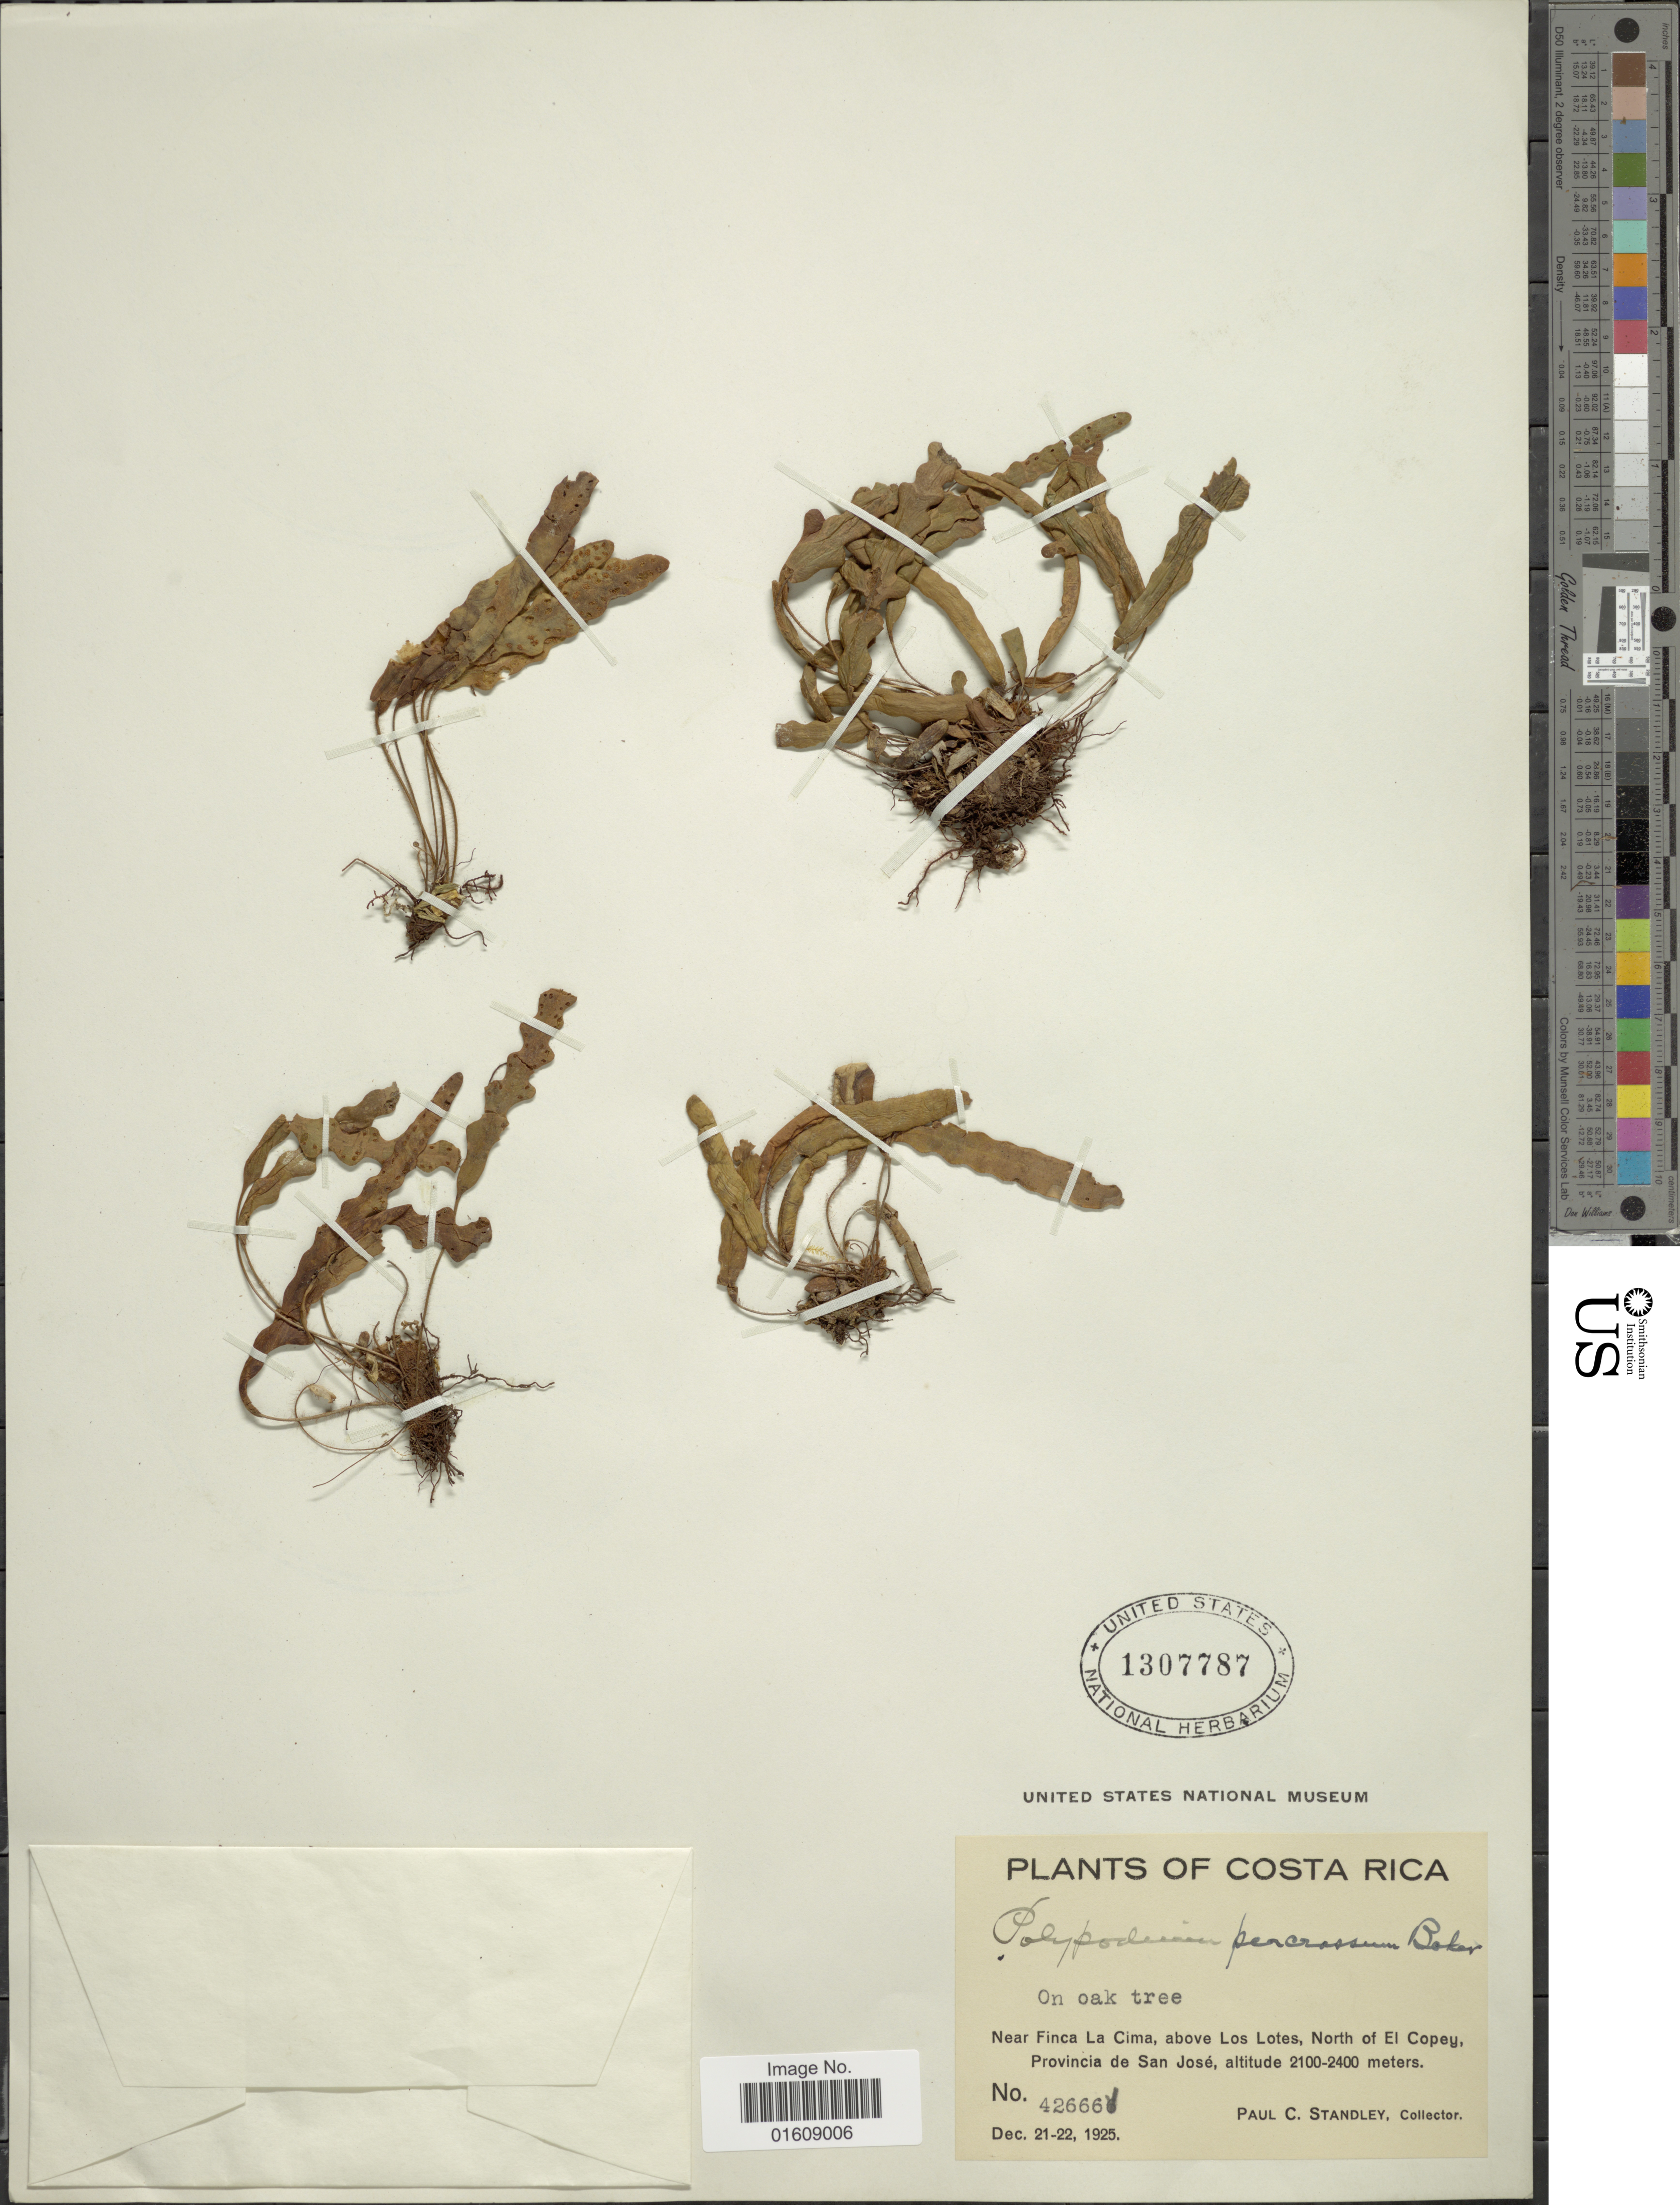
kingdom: Plantae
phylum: Tracheophyta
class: Polypodiopsida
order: Polypodiales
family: Polypodiaceae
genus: Enterosora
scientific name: Enterosora percrassa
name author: (Baker) L.E. Bishop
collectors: P. C. Standley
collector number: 42666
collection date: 1925-12-21/1925-12-22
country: Costa Rica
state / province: San José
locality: Costa Rica, near finca La Cima, above Los Lotes, North of El Copey, Provincia de San José.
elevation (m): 2100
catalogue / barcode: US 1307787